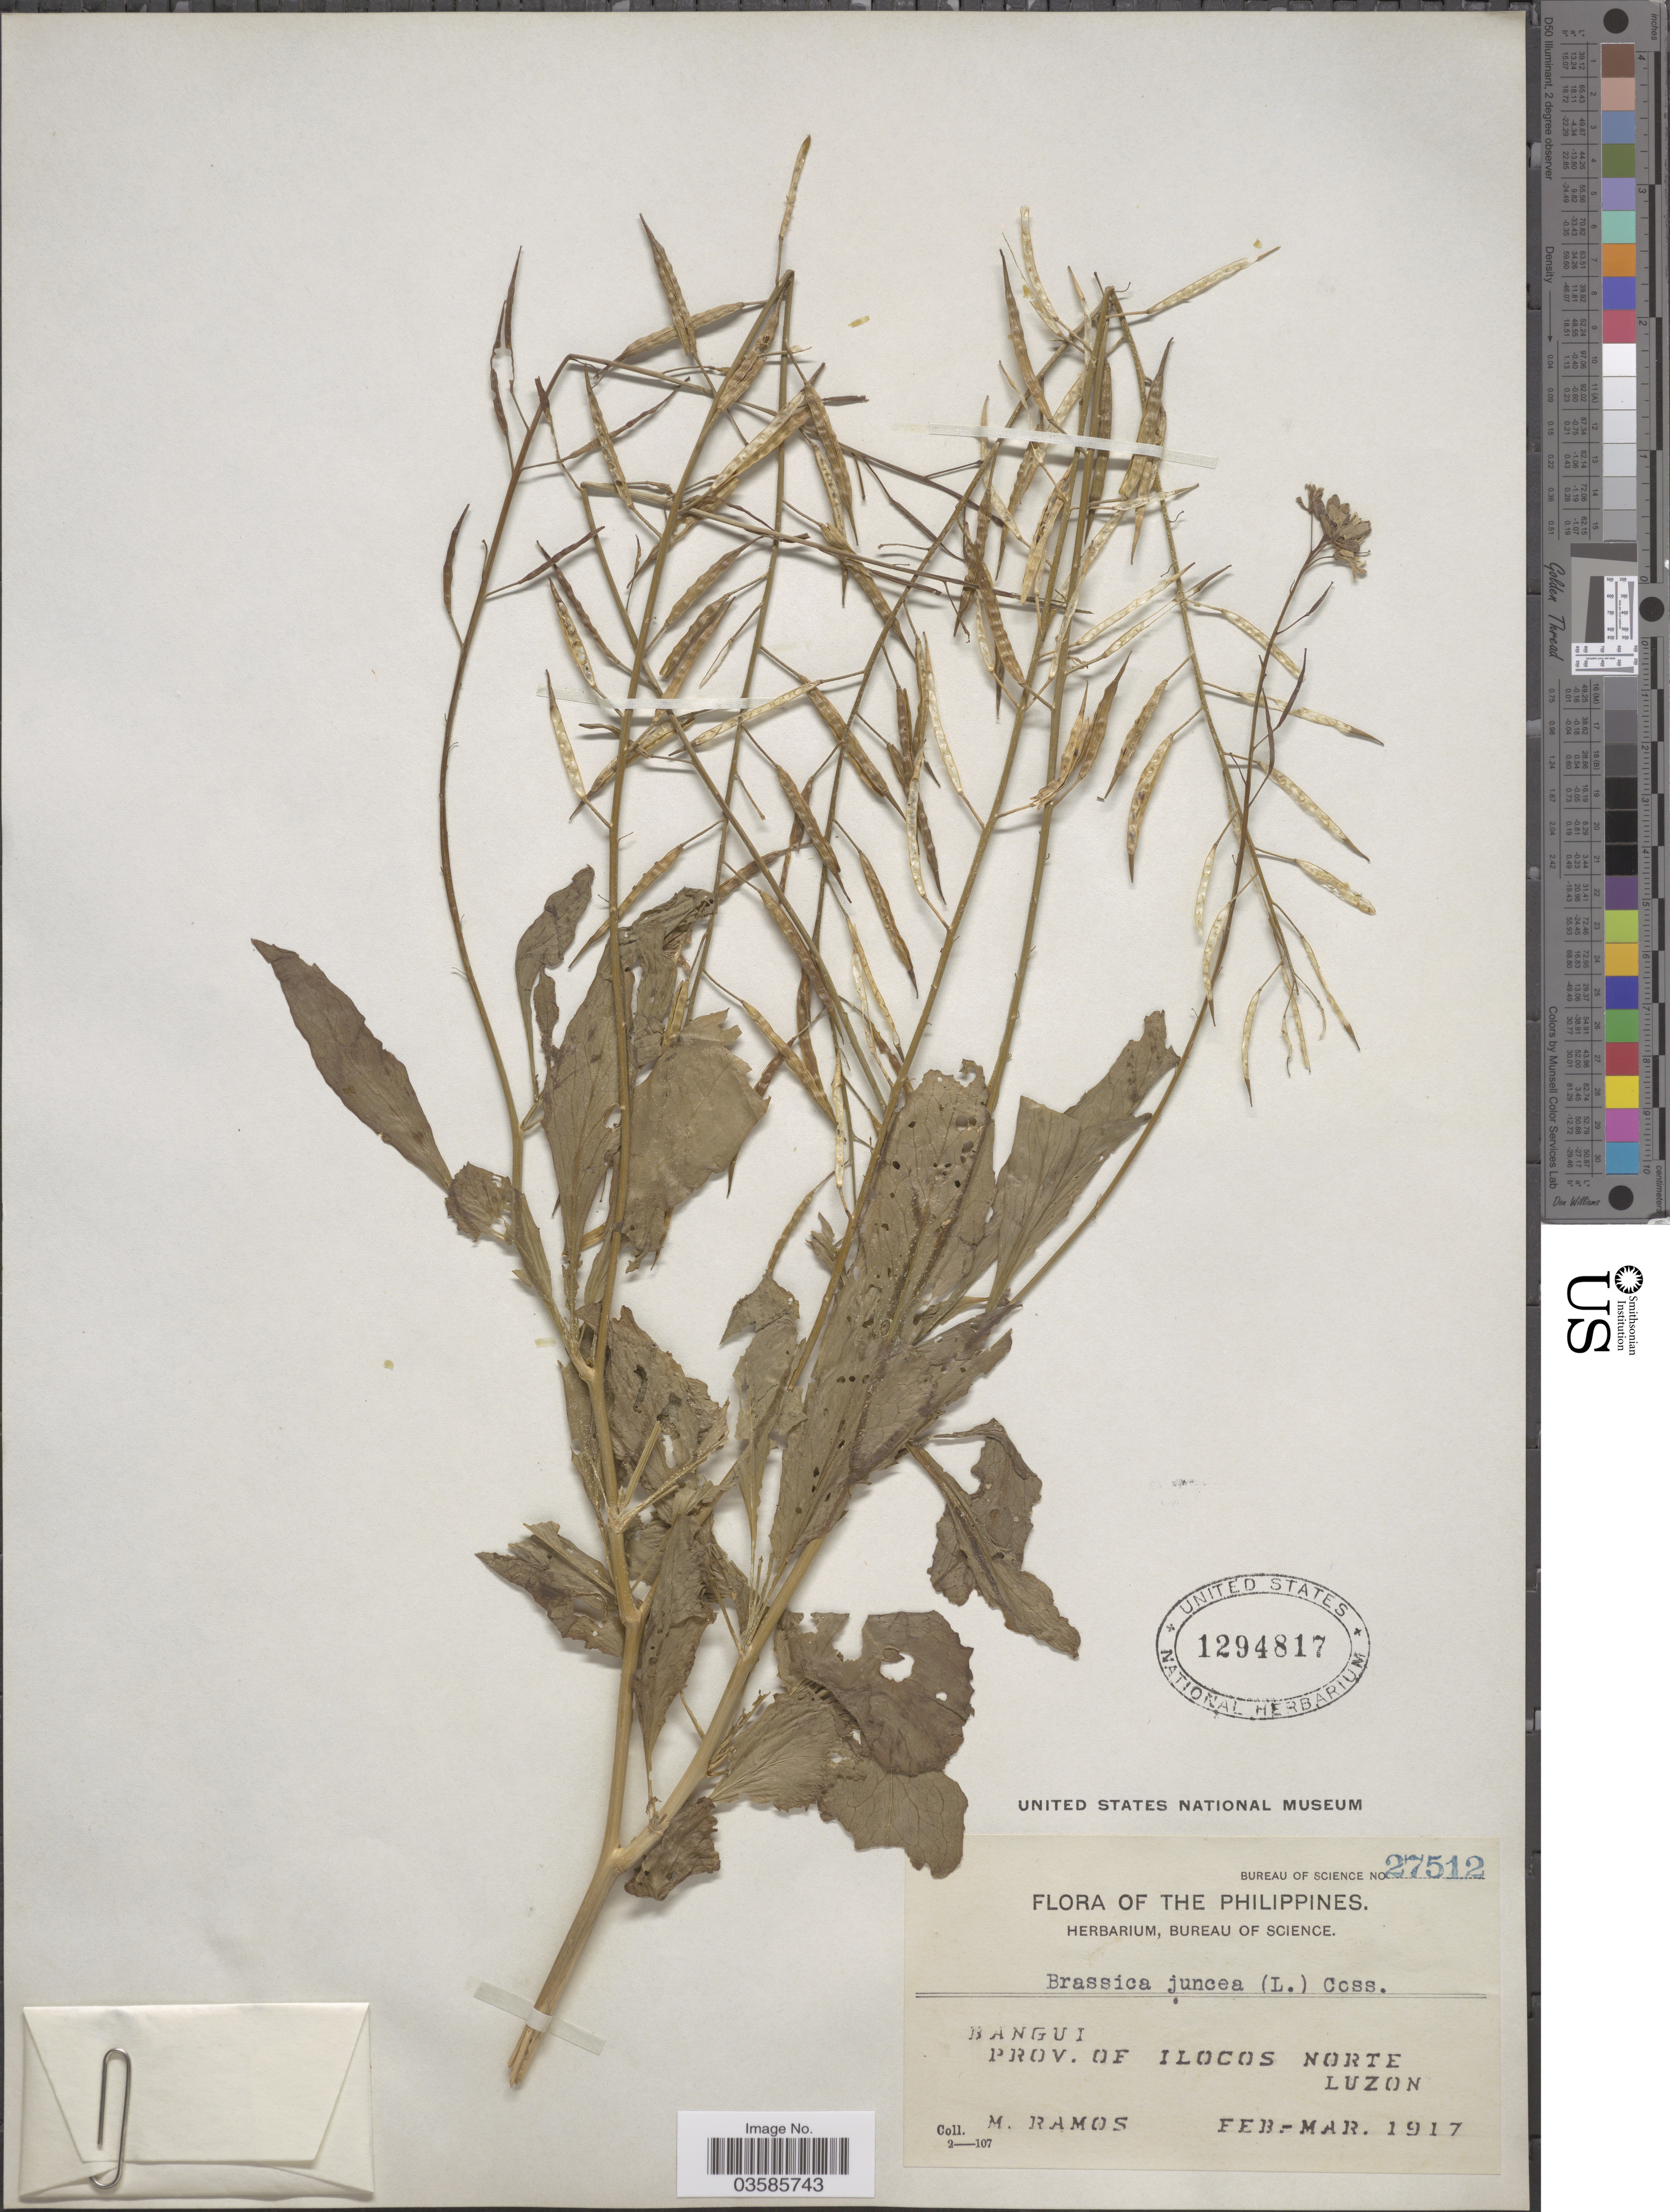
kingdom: Plantae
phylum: Tracheophyta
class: Magnoliopsida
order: Brassicales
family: Brassicaceae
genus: Brassica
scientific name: Brassica integrifolia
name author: (H. West) O.E. Schulz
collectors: M. Ramos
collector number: Bureau of Science 27512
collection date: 1917-02/1917-03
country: Philippines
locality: Bangui, Prov. of Ilocos Norte Luzon.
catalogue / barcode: US 1294817